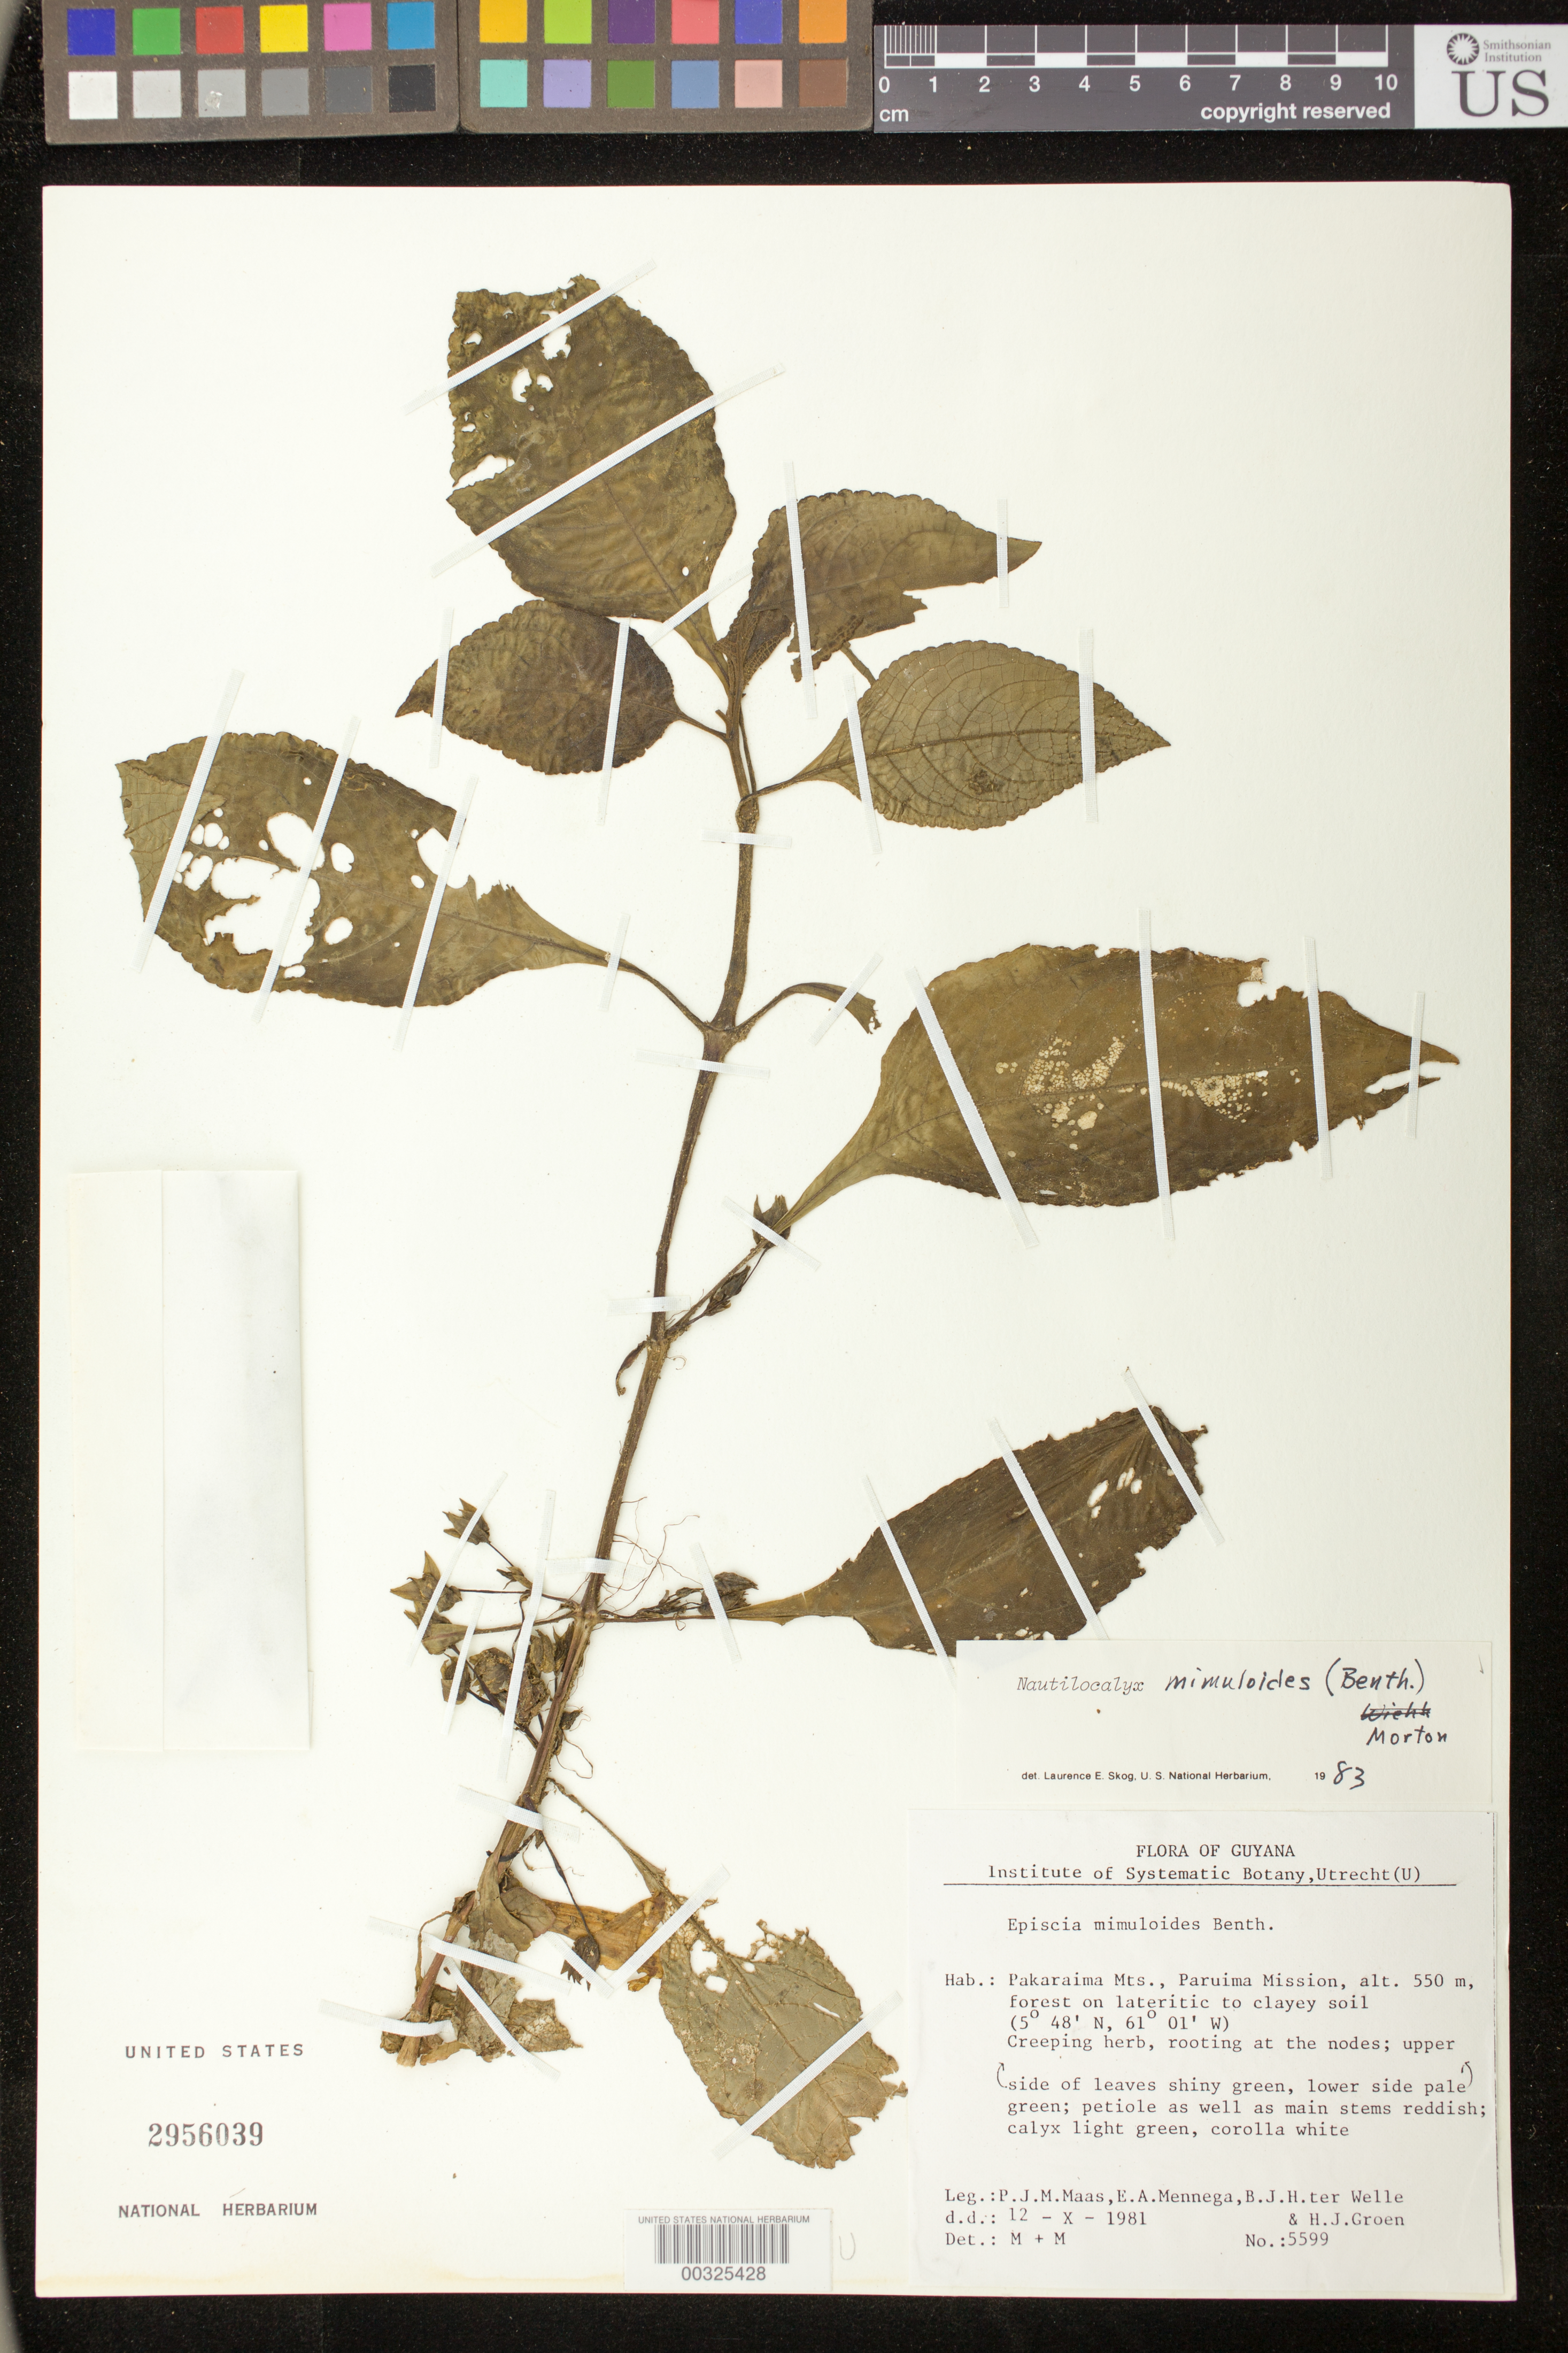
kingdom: Plantae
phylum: Tracheophyta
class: Magnoliopsida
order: Lamiales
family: Gesneriaceae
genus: Nautilocalyx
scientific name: Nautilocalyx mimuloides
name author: (Benth.) C.V. Morton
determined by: Skog, Laurence E.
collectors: P. Maas, E. A. Mennega, B. Welle & H. Groen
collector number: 5599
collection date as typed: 12 Oct 1981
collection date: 1981-10-12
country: Guyana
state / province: Cuyuni-Mazaruni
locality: Pakaraima Mts., Paruima Mission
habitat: Forest on lateritic to clayey soil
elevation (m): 550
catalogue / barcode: US 2956039